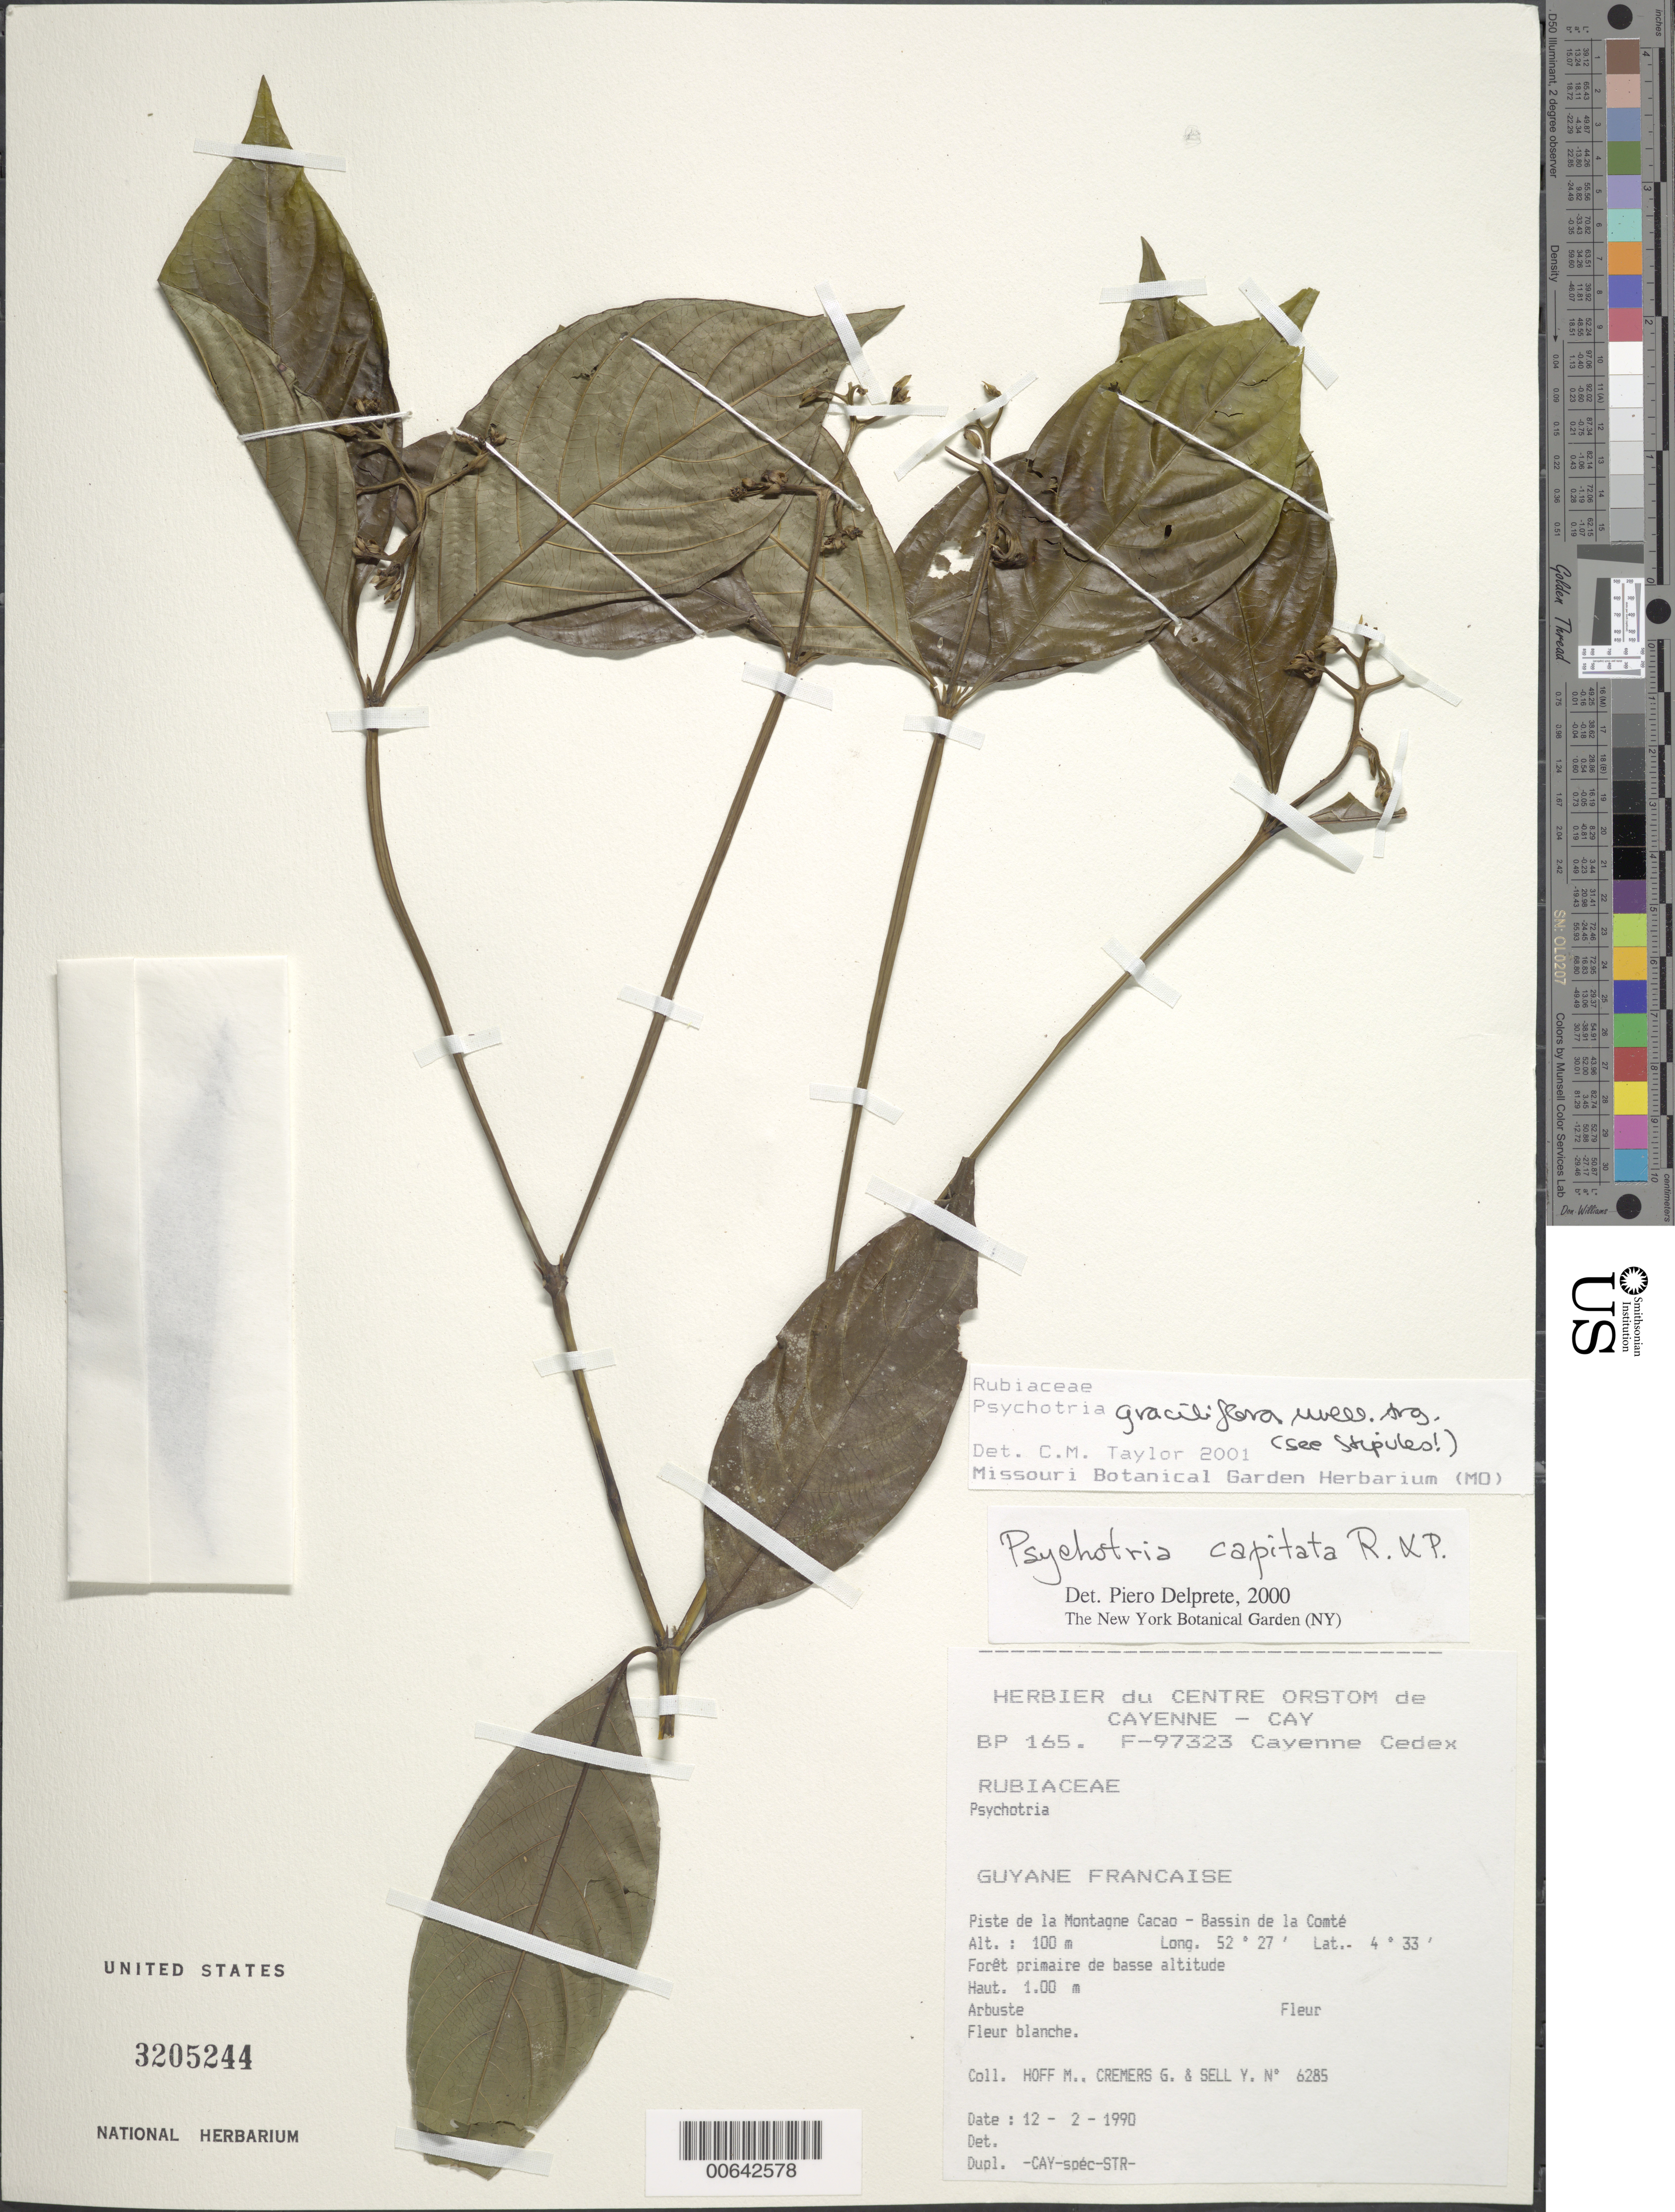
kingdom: Plantae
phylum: Tracheophyta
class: Magnoliopsida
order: Gentianales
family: Rubiaceae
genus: Psychotria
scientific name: Psychotria graciliflora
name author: Benth.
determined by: Taylor, Charlotte M.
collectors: M. Hoff, G. Cremers & Y. Sell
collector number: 6285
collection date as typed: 12-Feb-90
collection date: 1990-02-12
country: French Guiana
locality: Piste de la Montagne Cacao, Bassin de la Comté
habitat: Low primary forest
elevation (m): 100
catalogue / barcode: US 3205244